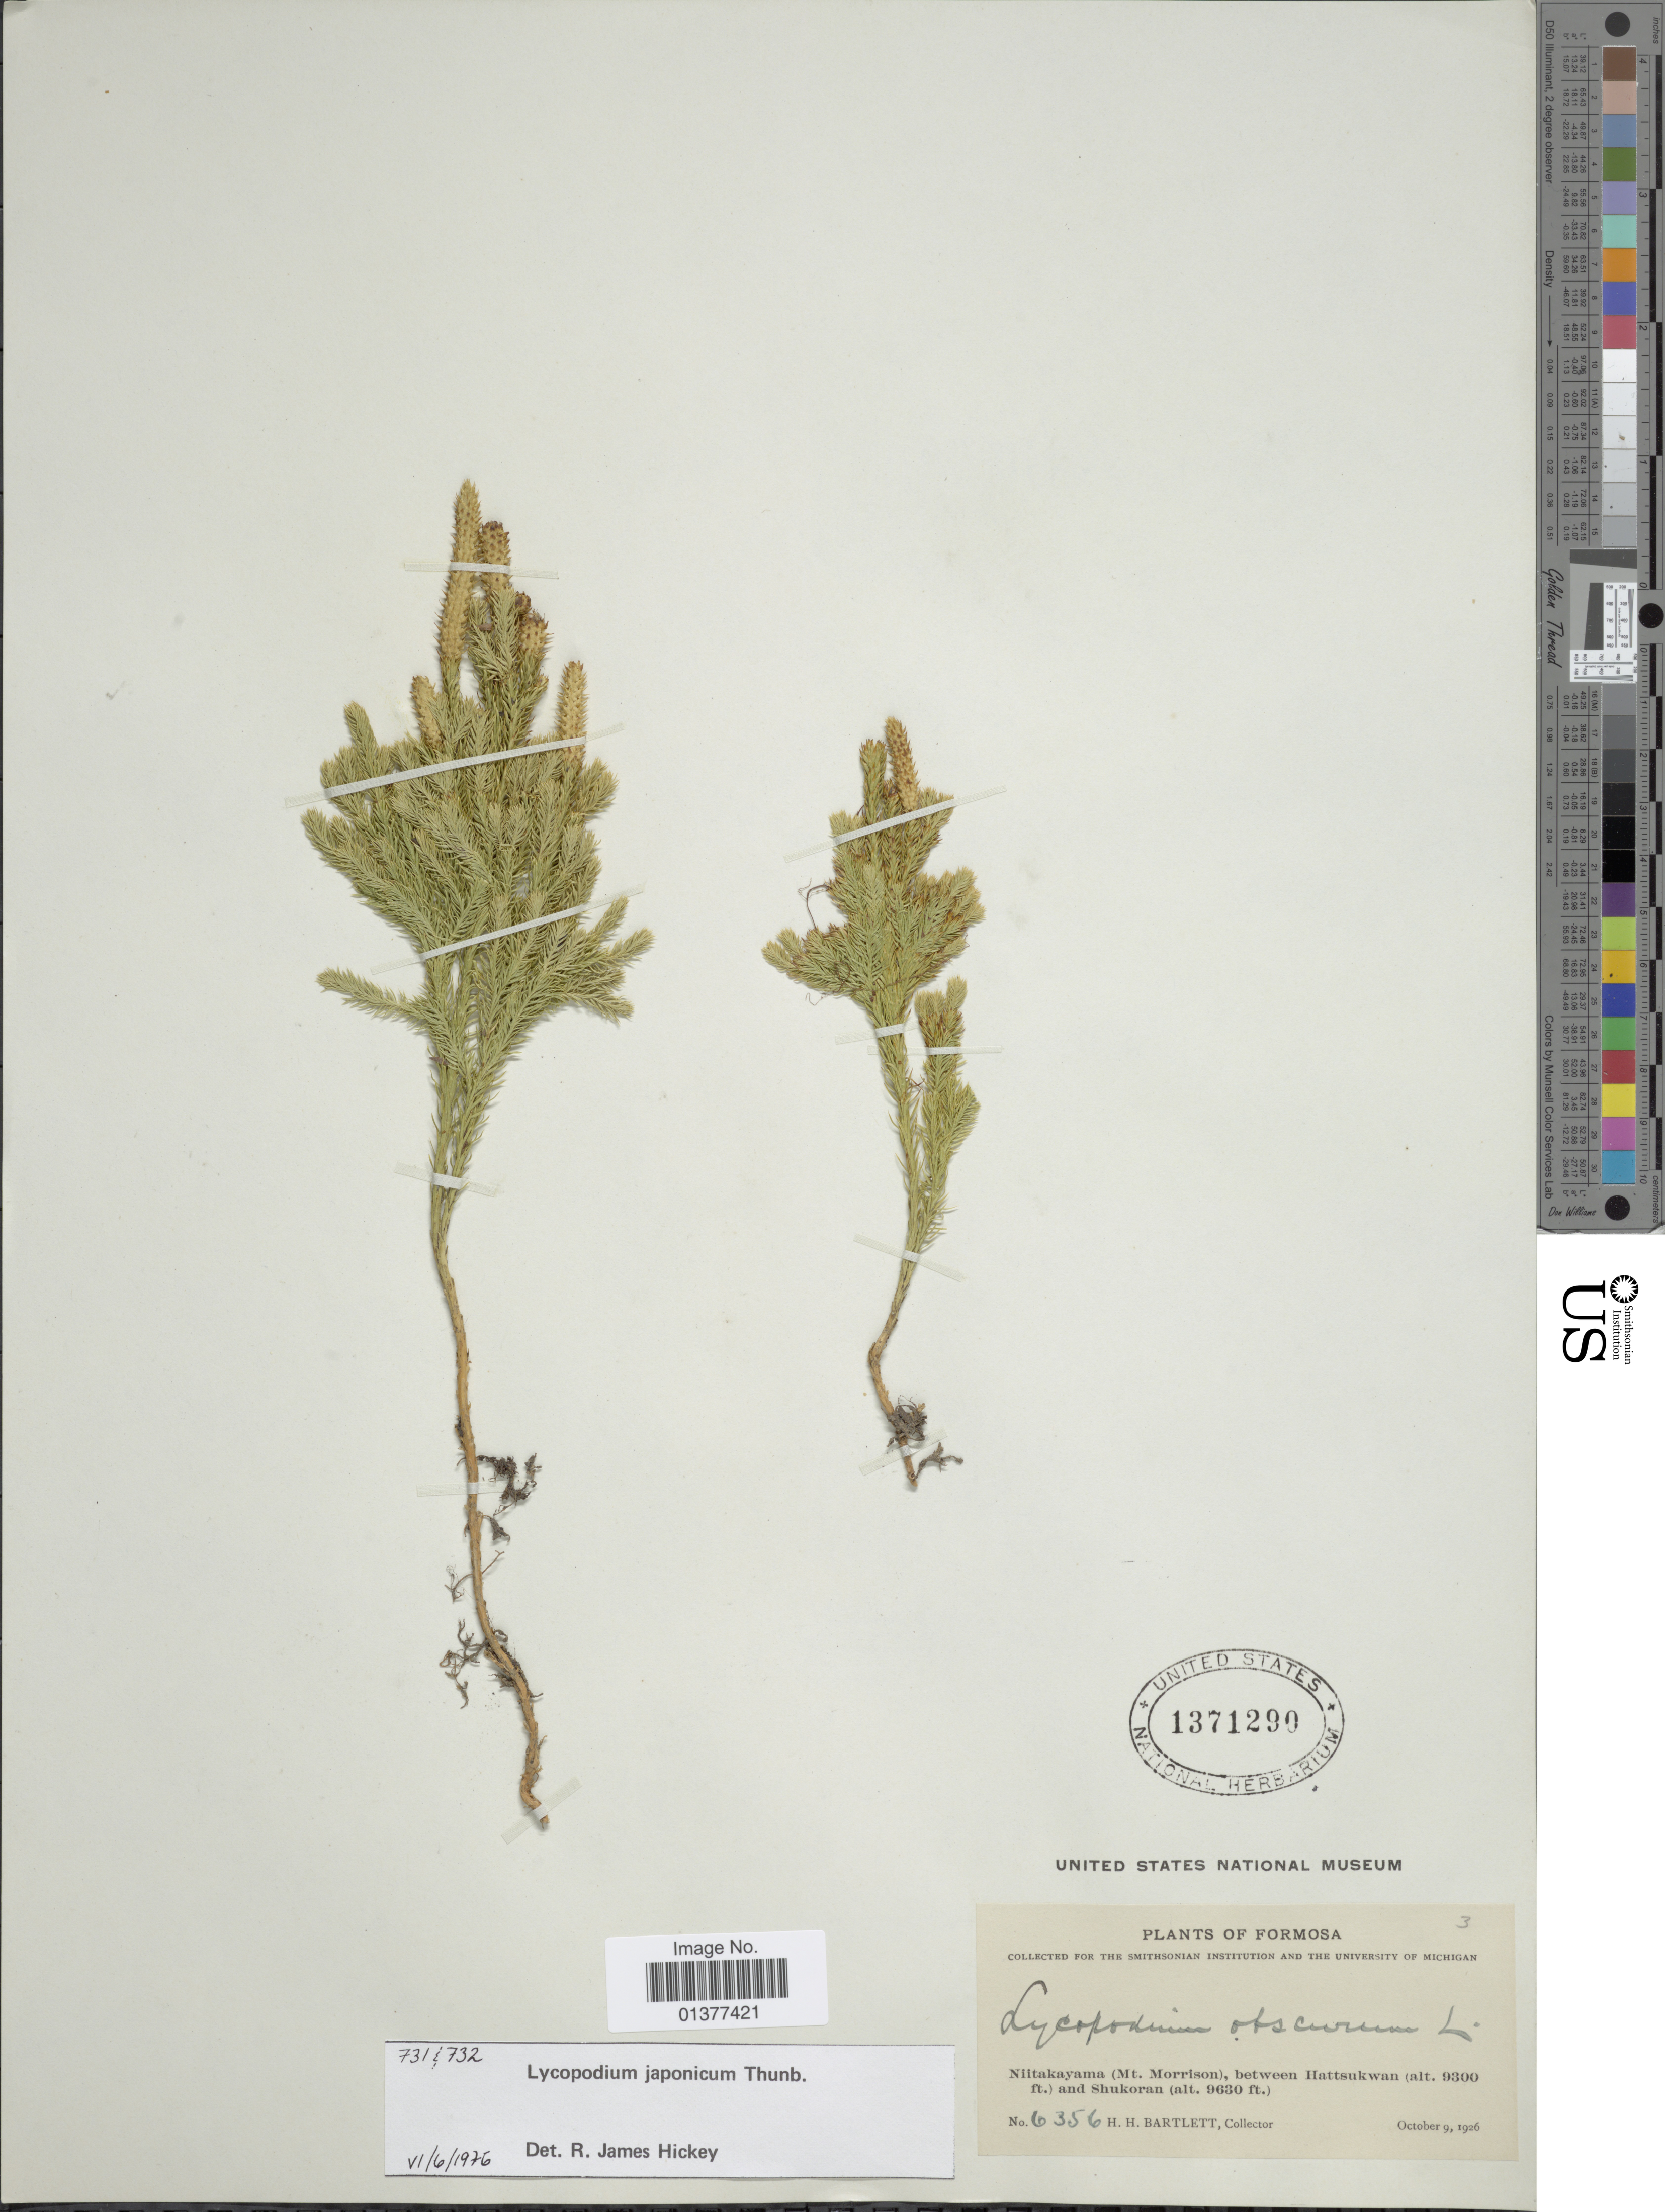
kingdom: Plantae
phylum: Tracheophyta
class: Lycopodiopsida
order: Lycopodiales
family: Lycopodiaceae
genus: Lycopodium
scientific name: Lycopodium japonicum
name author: Thunb.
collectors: H. H. Bartlett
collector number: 6356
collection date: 1926-10-09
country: Taiwan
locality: Niitakayama(Mt. Morrison), between Hattsukwan and Shukoran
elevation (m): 2835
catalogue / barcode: US 1371290